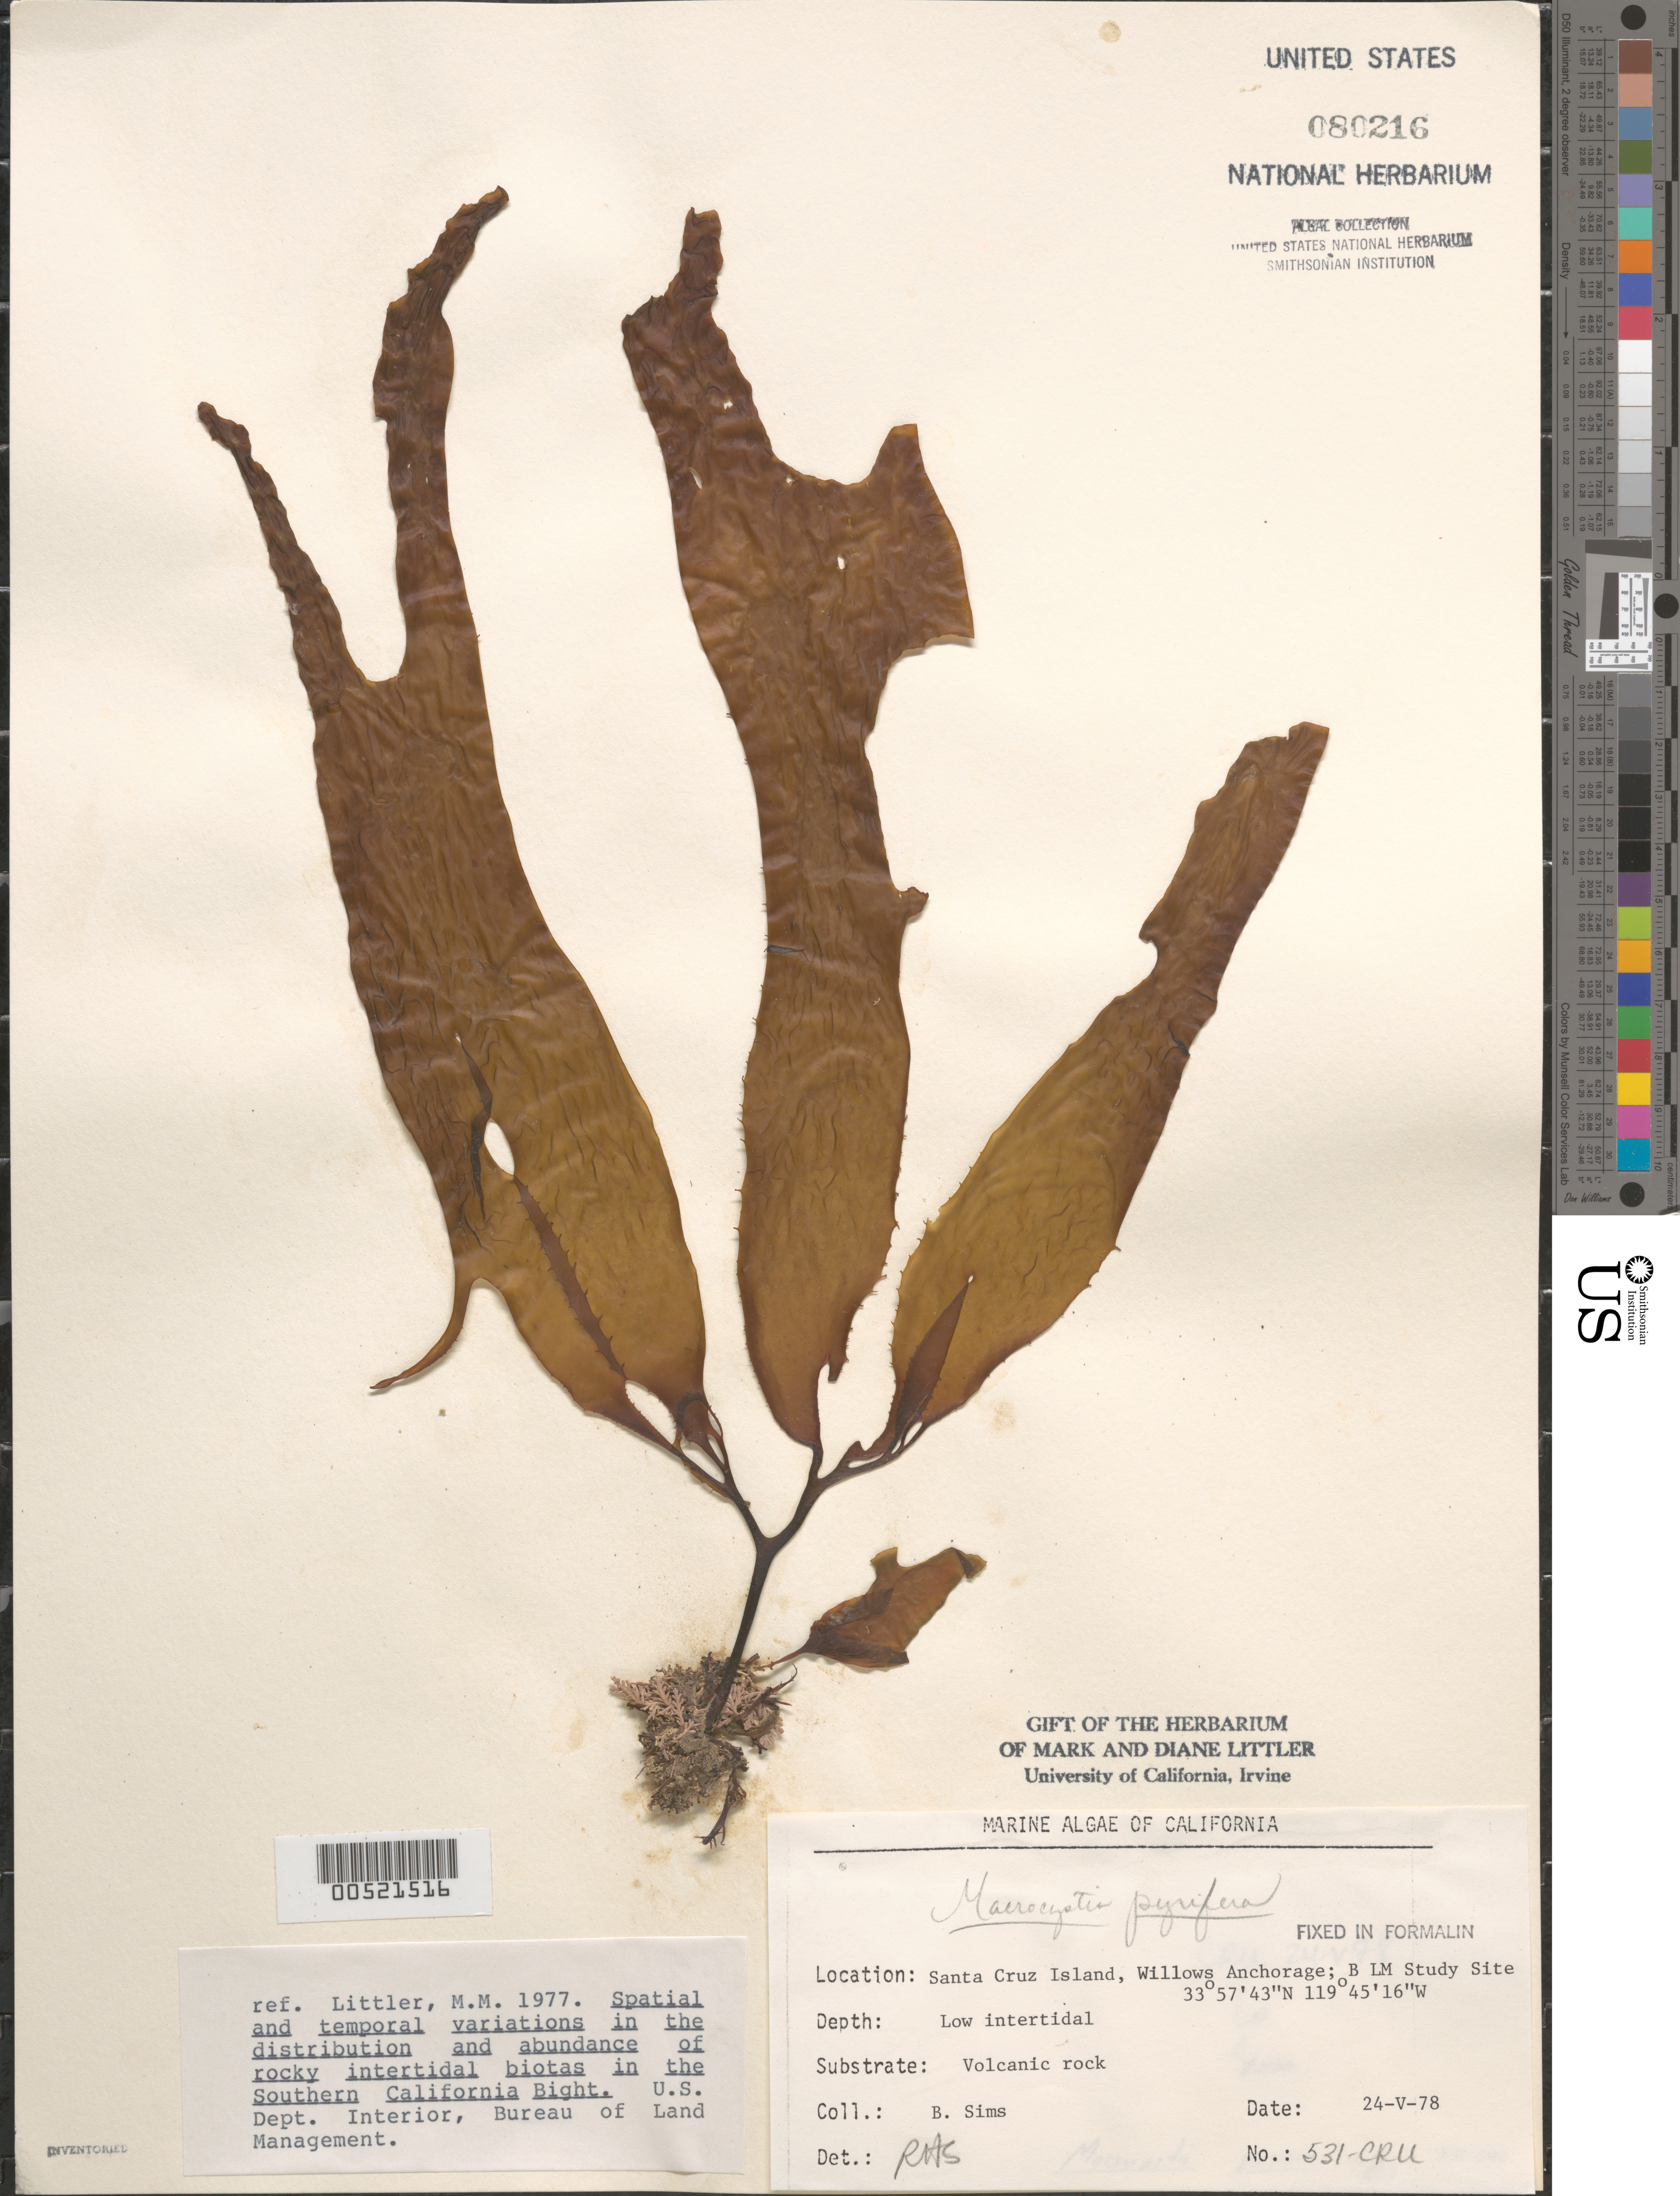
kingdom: Chromista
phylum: Ochrophyta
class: Phaeophyceae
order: Laminariales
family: Laminariaceae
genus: Macrocystis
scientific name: Macrocystis pyrifera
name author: (L.) C. Agardh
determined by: Sims, Robert H.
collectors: R. H. Sims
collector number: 531-cru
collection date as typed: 24 May 1978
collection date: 1978-05-24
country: United States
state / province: California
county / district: Santa Barbara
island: Santa Cruz Island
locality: Willows Anchorage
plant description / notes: BLM-SOCALBIGHT Rocky Intertidal Survey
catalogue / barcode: US 80216